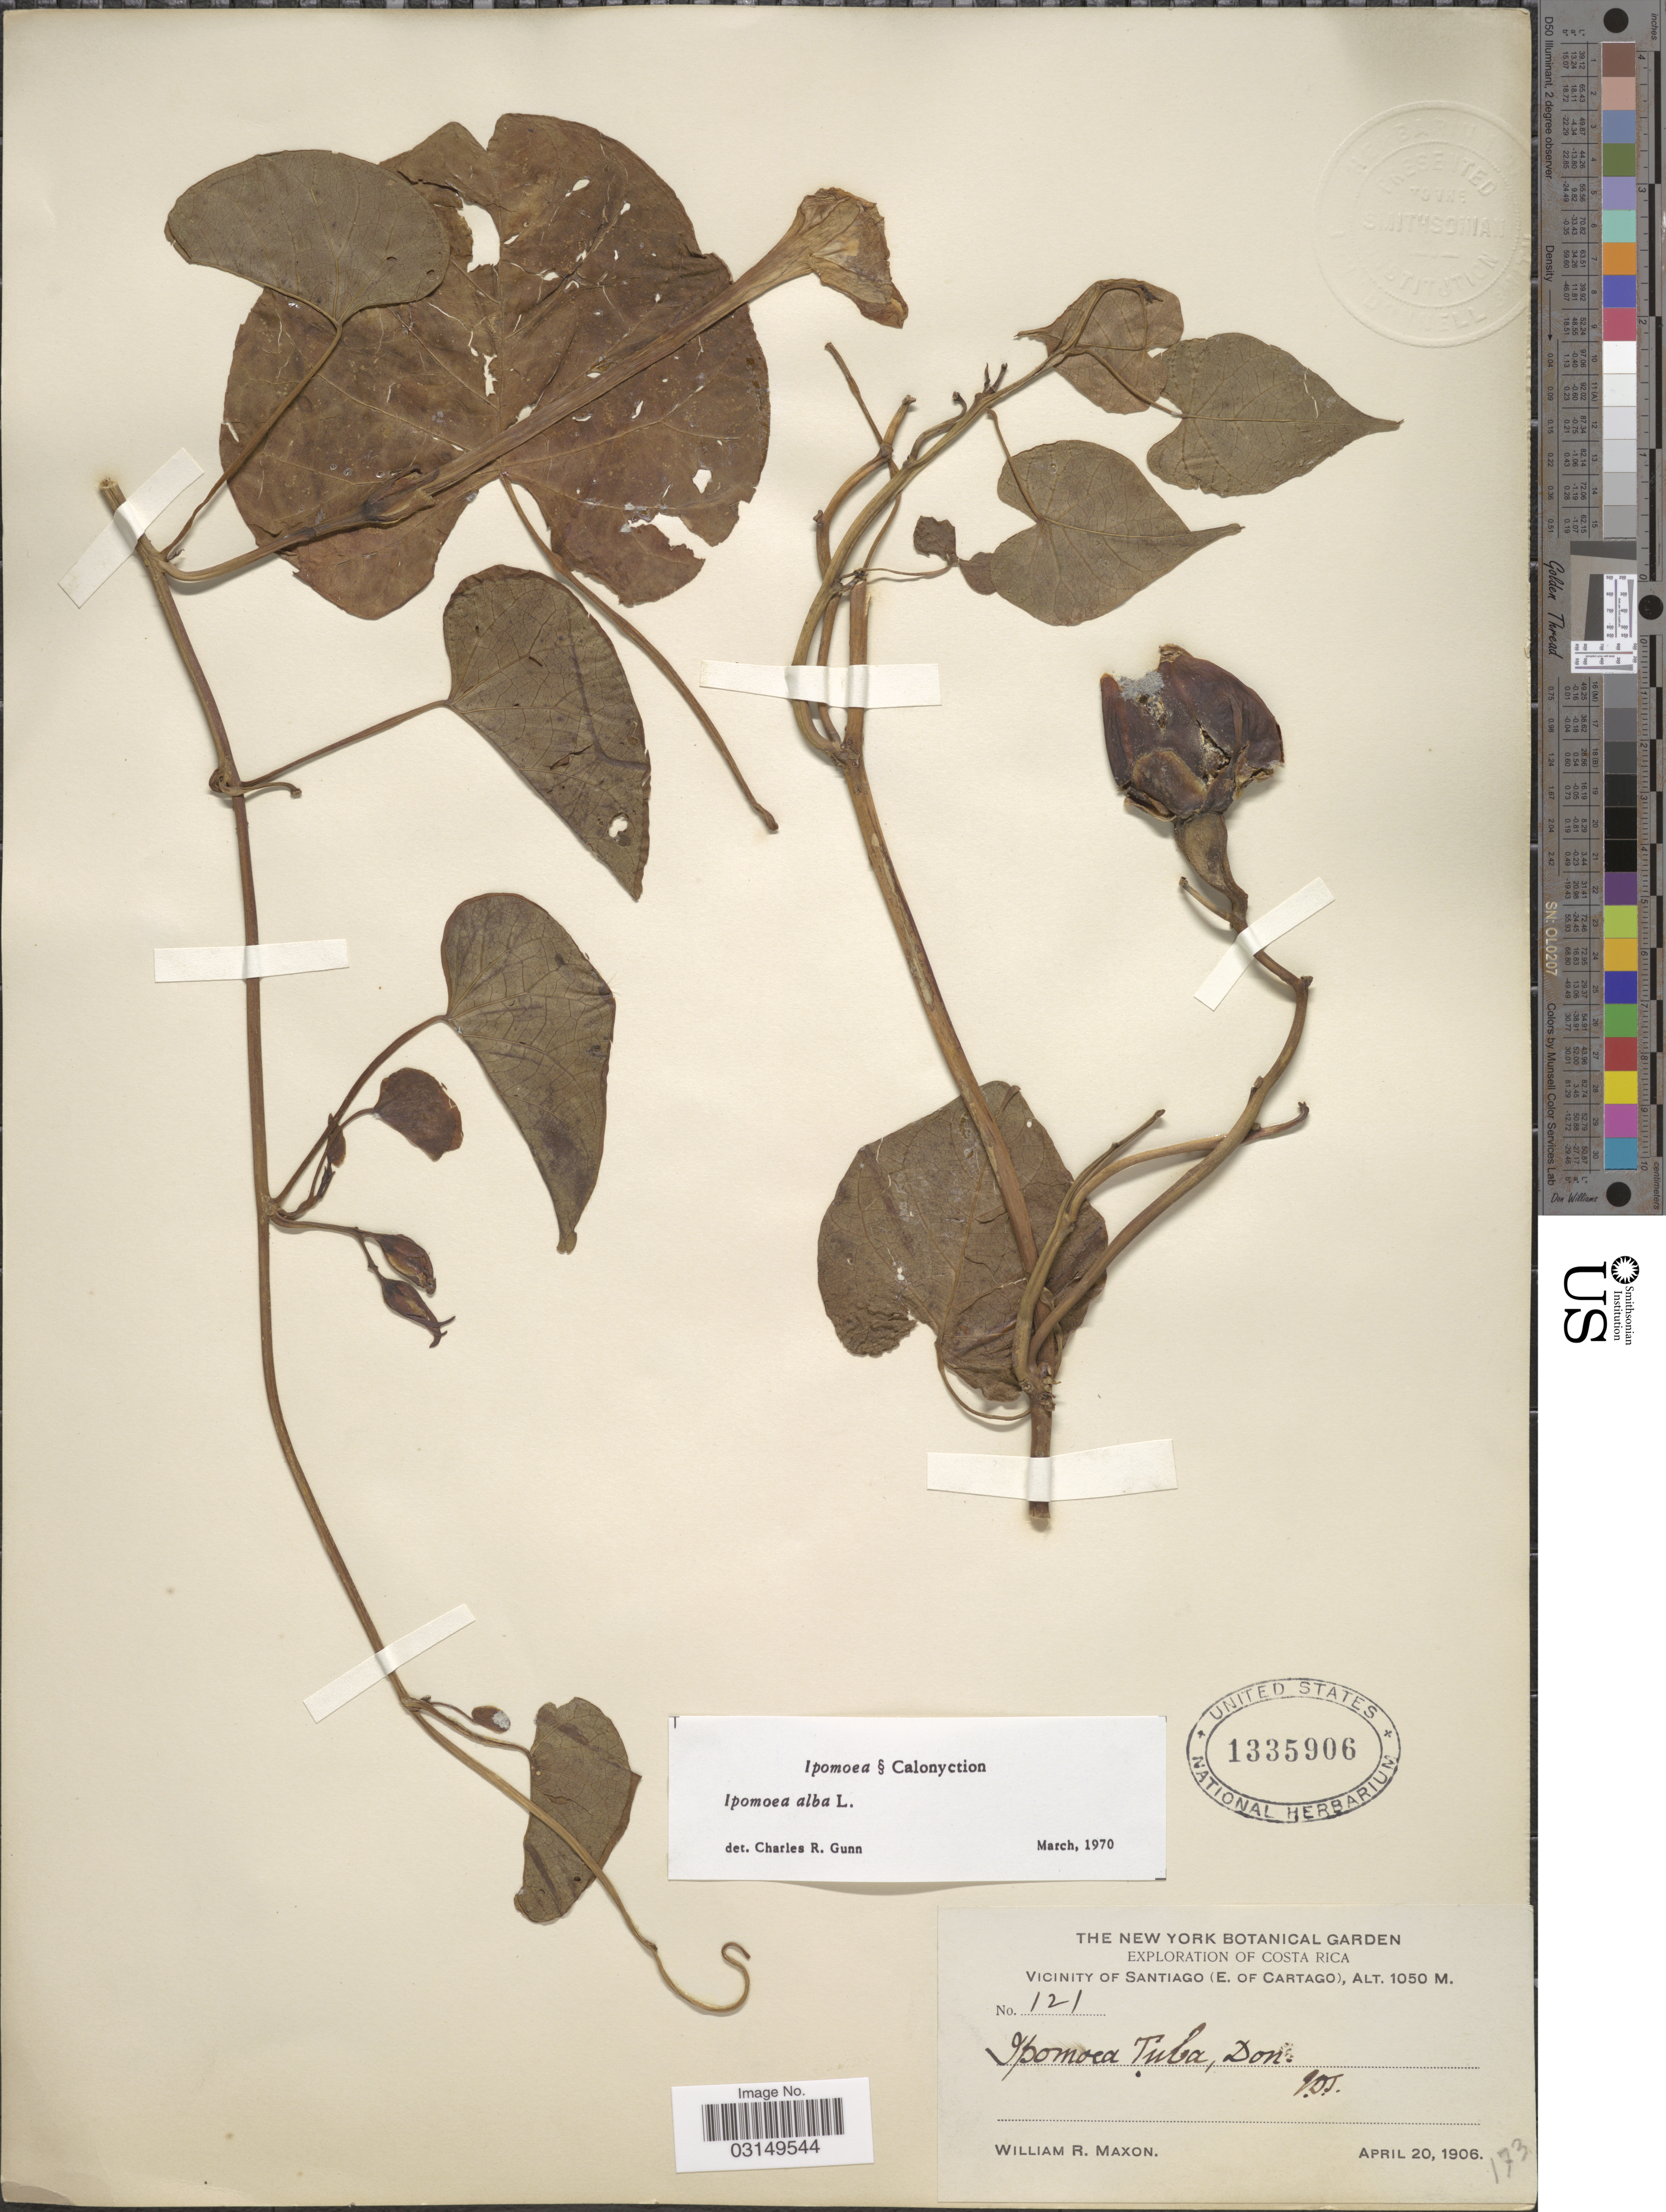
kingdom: Plantae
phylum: Tracheophyta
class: Magnoliopsida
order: Solanales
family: Convolvulaceae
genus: Ipomoea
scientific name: Ipomoea alba L.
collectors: W. R. Maxon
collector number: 121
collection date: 1906-04-20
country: Costa Rica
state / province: Cartago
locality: Vicinity of Santiago (E. of Cartago).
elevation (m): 1050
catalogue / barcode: US 1335906